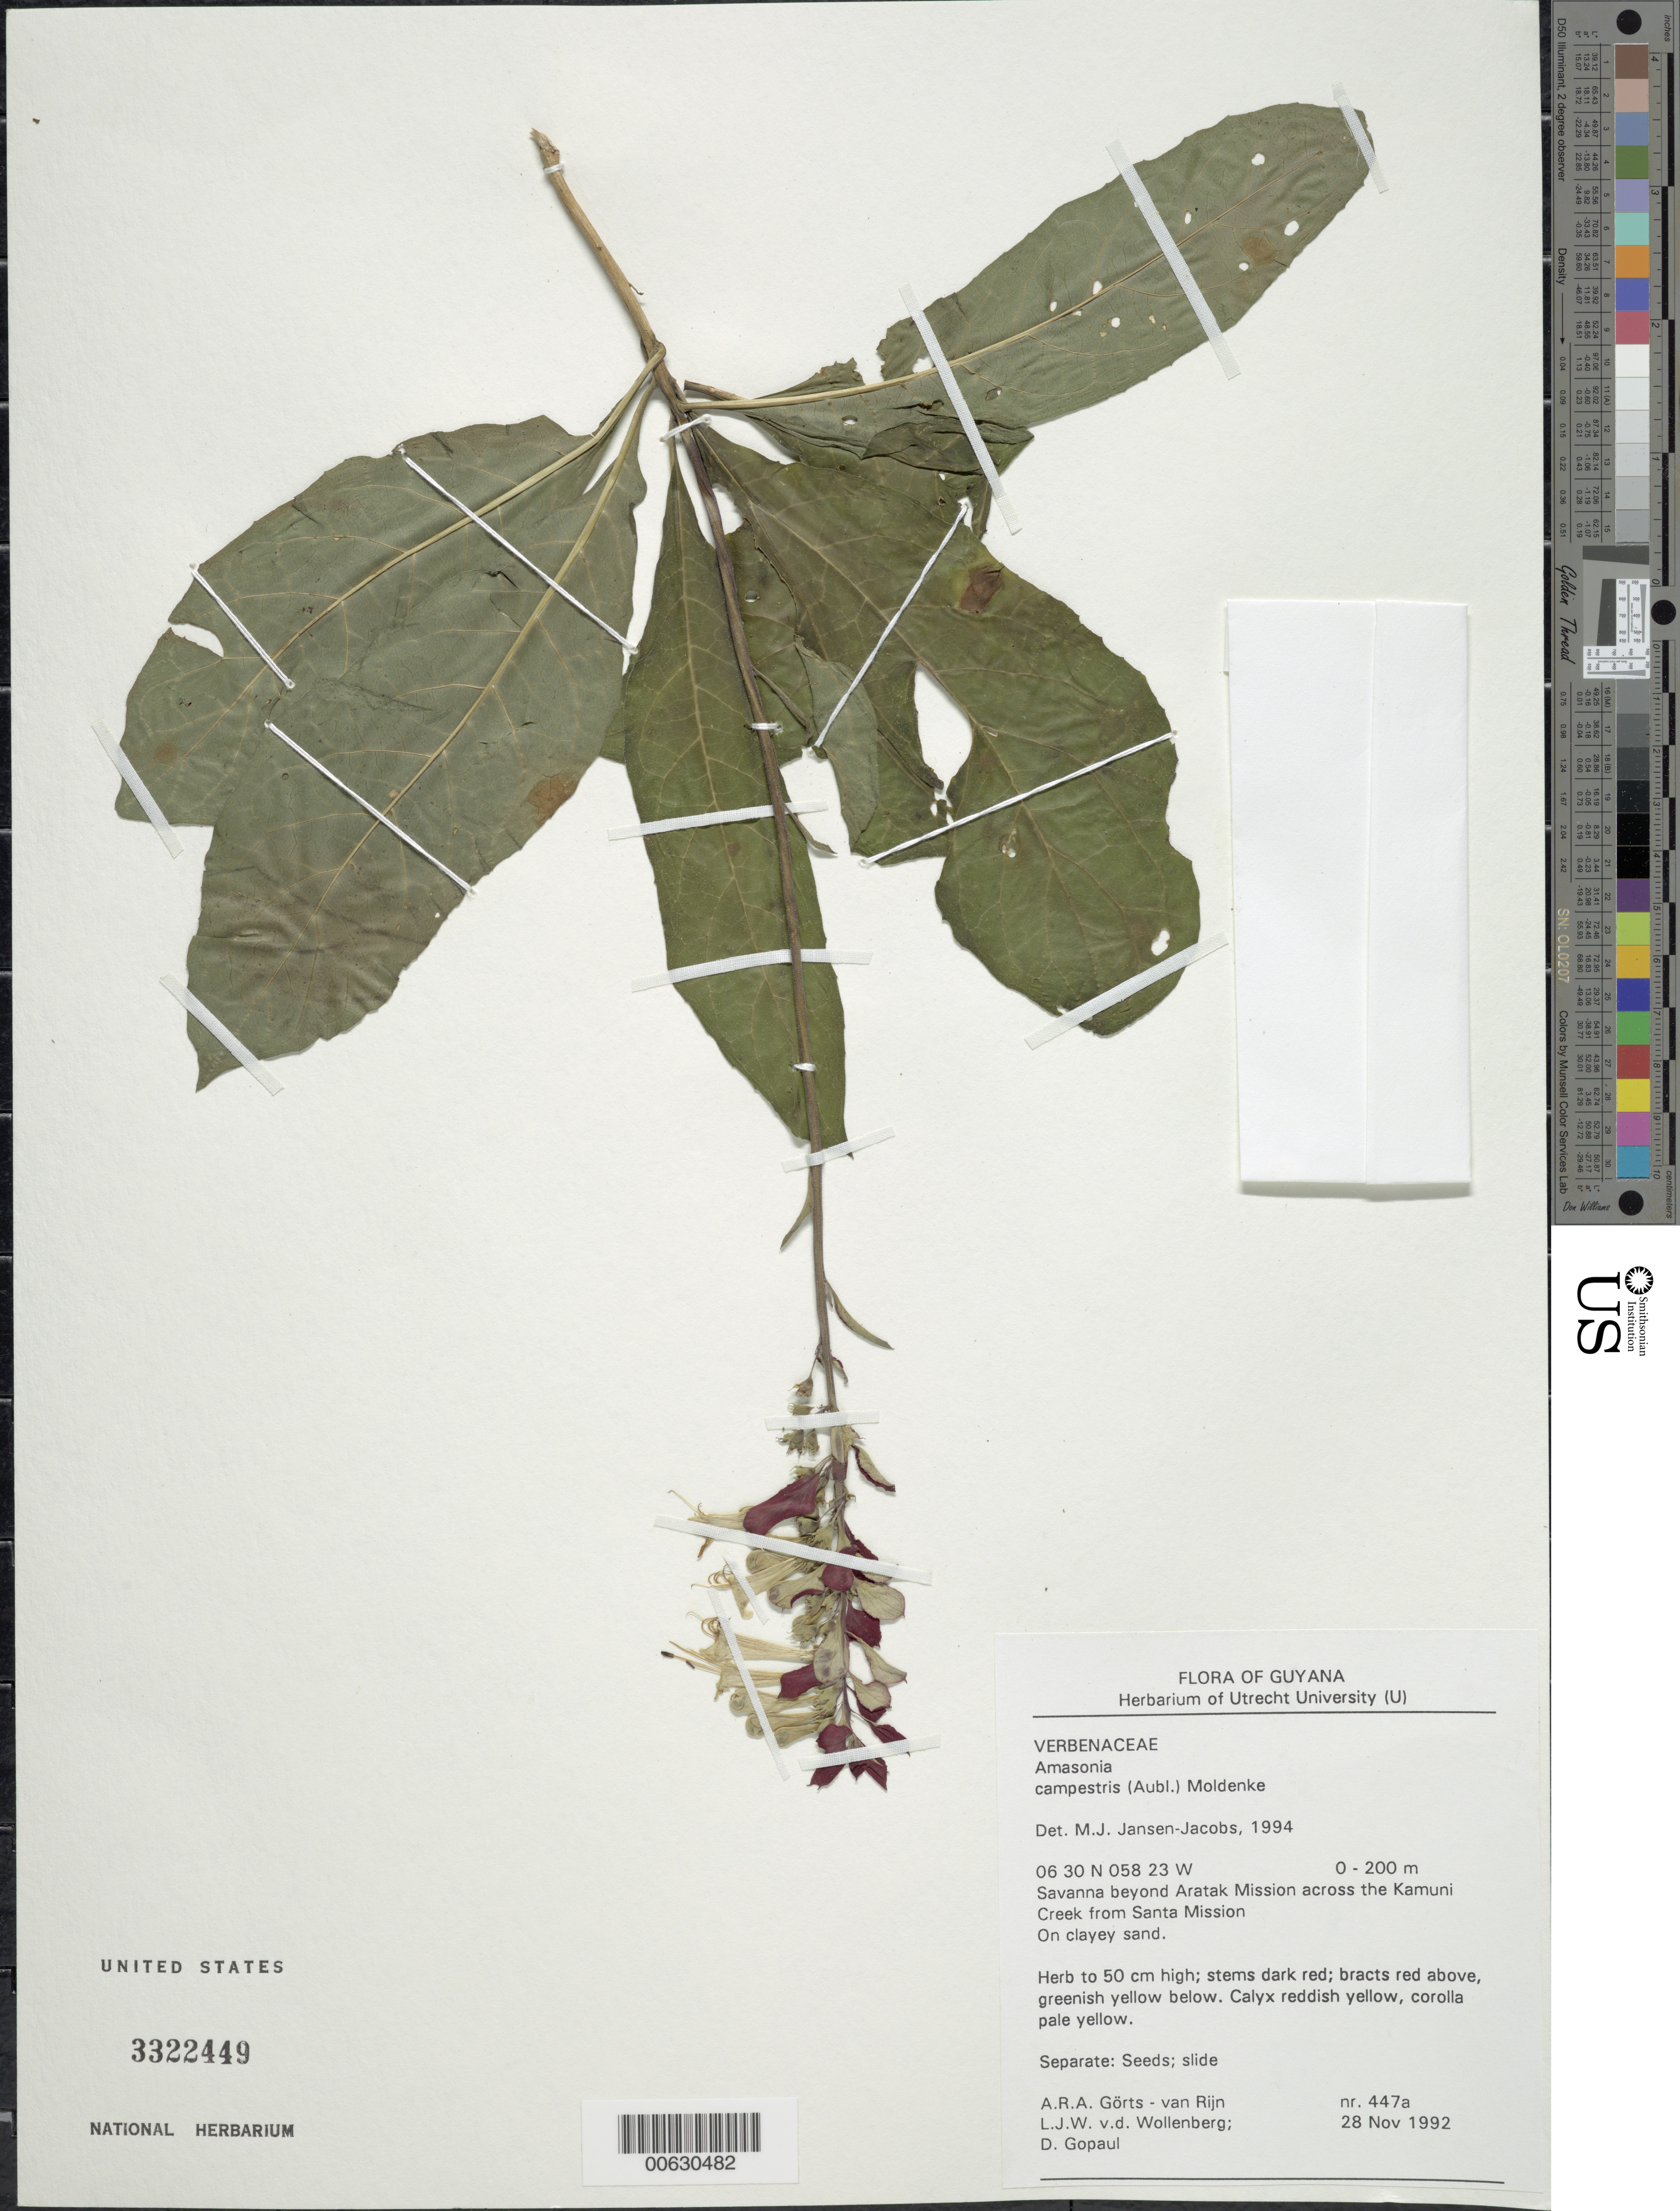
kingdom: Plantae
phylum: Tracheophyta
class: Magnoliopsida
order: Lamiales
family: Lamiaceae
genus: Amasonia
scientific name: Amasonia campestris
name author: (Aubl.) Moldenke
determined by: Jansen-Jacobs, M. J., (U), Nationaal Herbarium Nederland, Utrecht University branch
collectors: A. .R. A. Görts-van Rijn, L. van der Wollenberg & D. Gopaul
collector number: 447 a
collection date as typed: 28-Nov-92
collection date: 1992-11-28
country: Guyana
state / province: Demerara-Mahaica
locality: Aratak Mission, savanna beyond; across the Kamuni Creek from Santa Mission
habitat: Clayey sand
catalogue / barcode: US 3322449